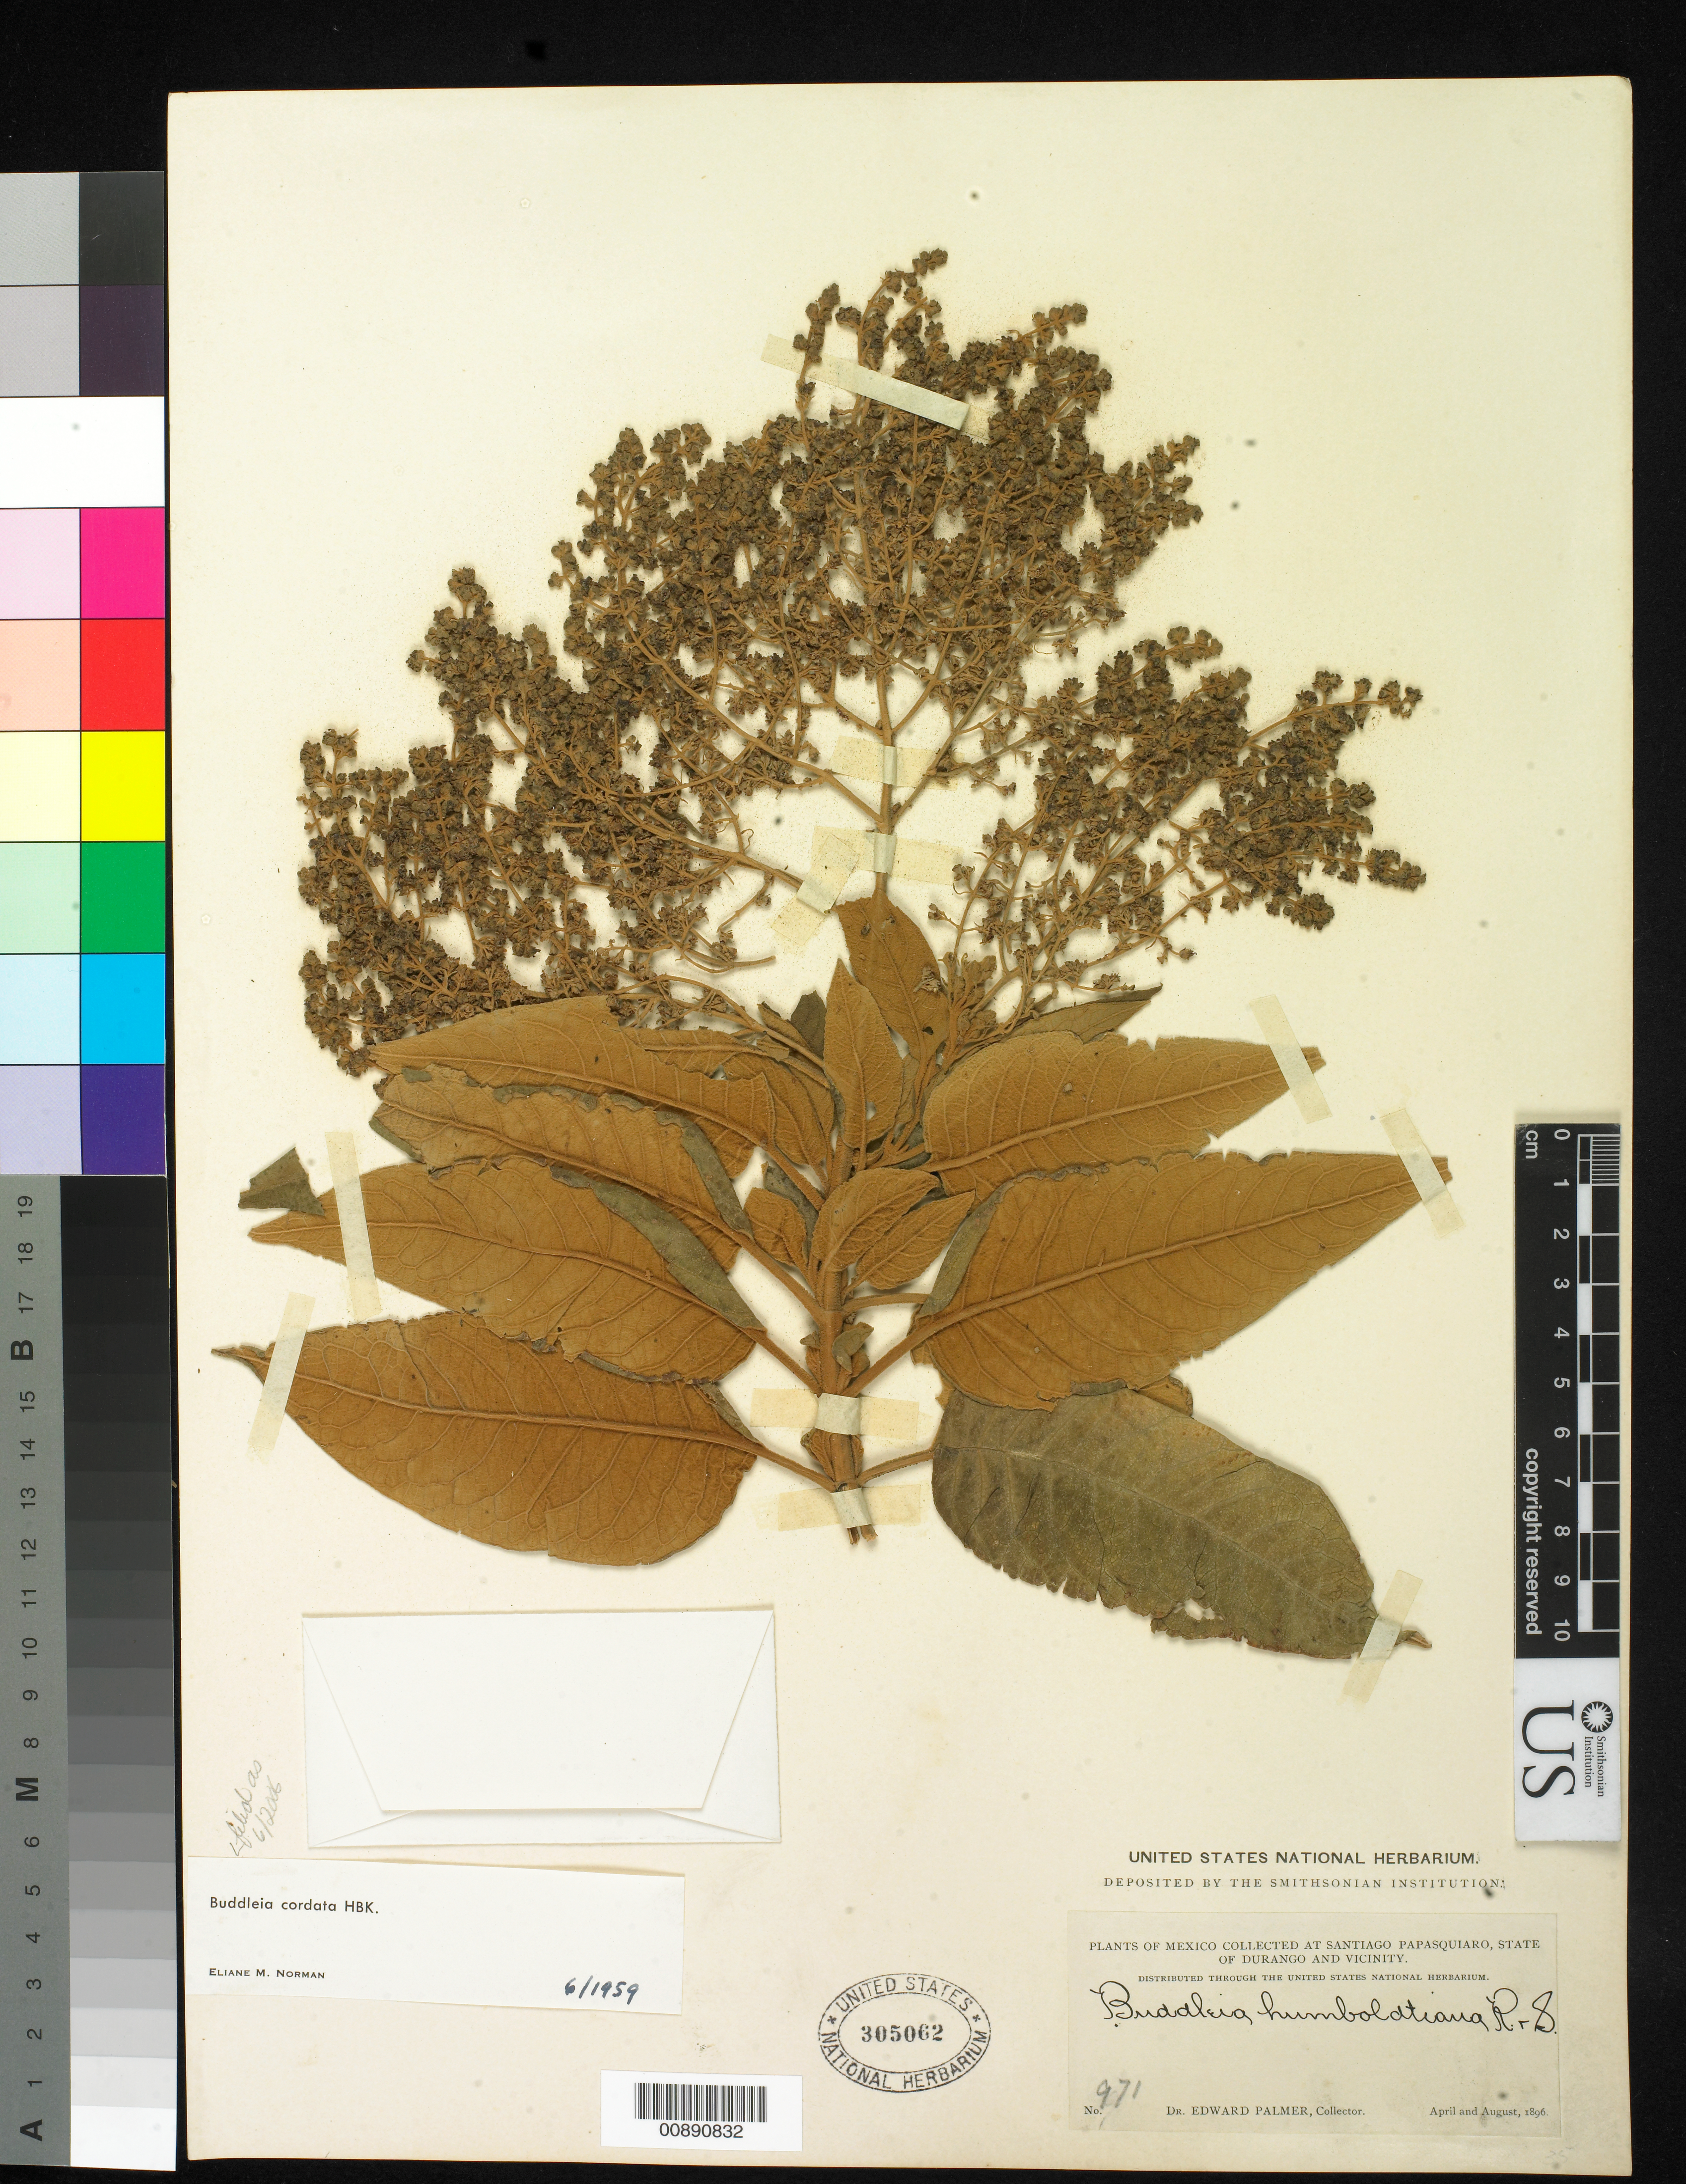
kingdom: Plantae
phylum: Tracheophyta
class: Magnoliopsida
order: Lamiales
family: Scrophulariaceae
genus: Buddleja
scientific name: Buddleja cordata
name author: Kunth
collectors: E. Palmer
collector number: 971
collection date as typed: Apr 1896 to -- Aug 1896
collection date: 1896-04/1896-08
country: Mexico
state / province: Durango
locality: Santiago Papasquiaro, Durango and vicinity.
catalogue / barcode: US 305062